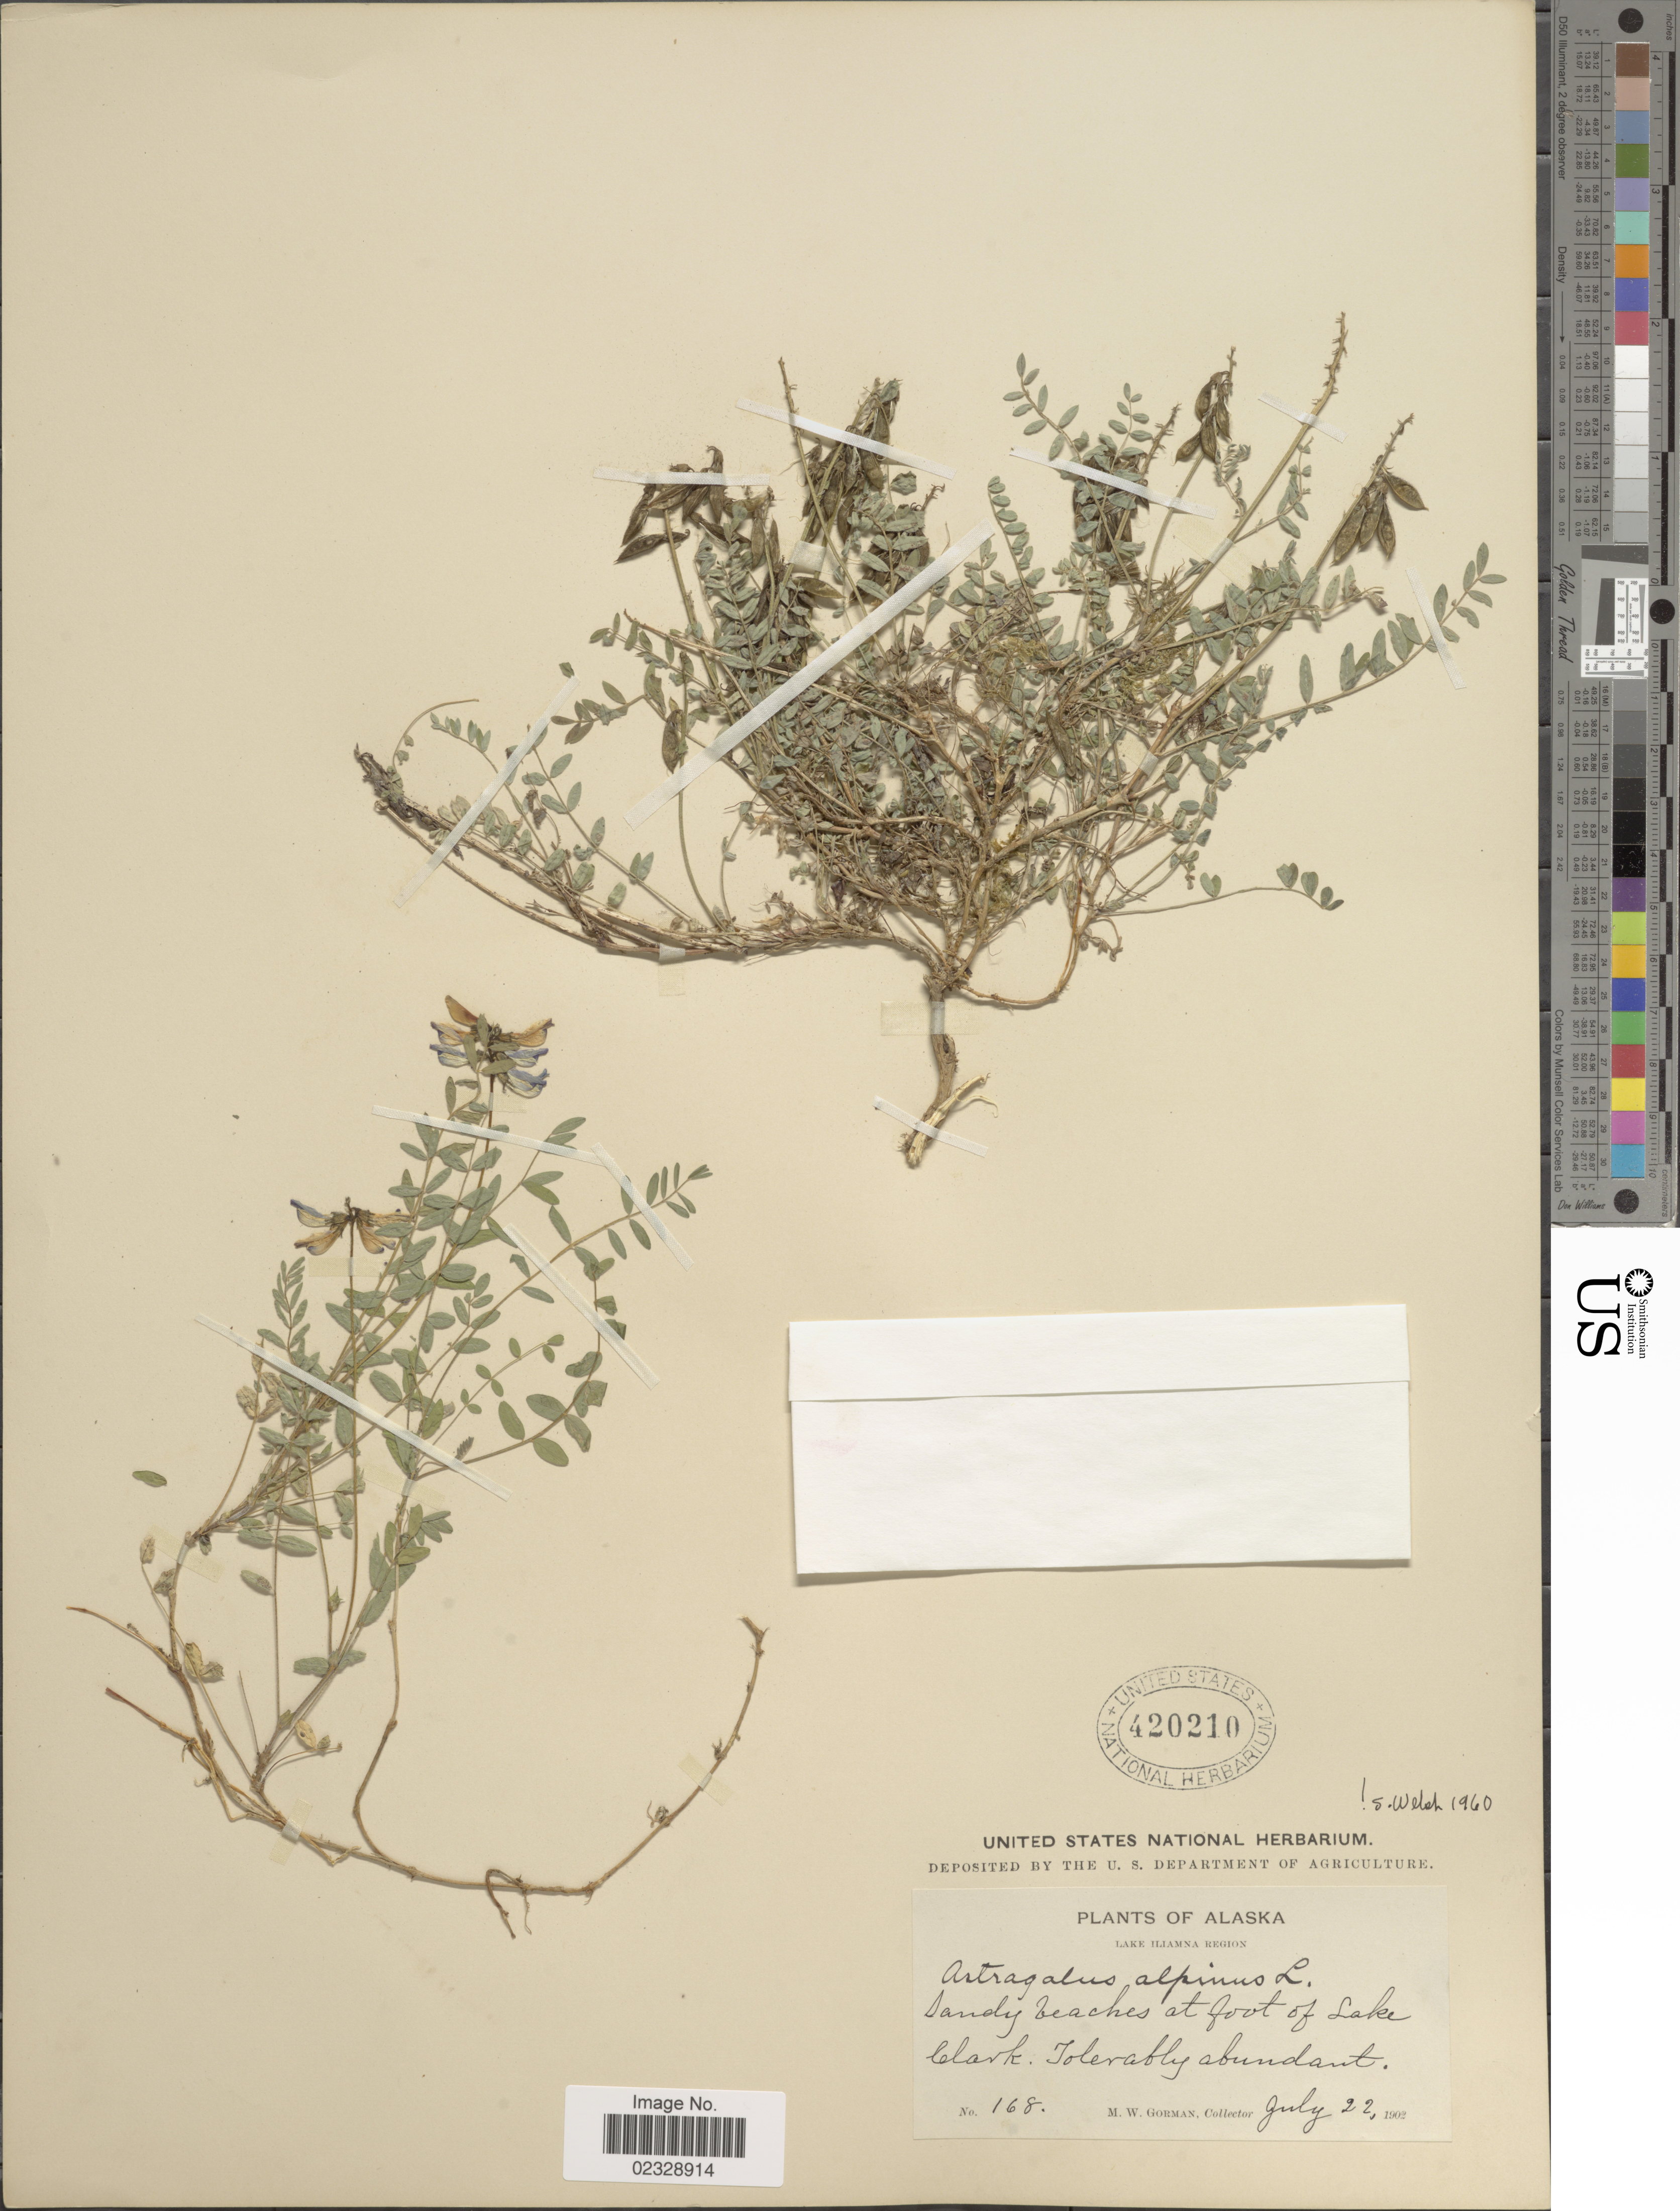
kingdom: Plantae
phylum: Tracheophyta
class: Magnoliopsida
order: Fabales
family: Fabaceae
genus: Astragalus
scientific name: Astragalus alpinus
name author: L.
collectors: M. W. Gorman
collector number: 168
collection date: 1902-07-22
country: United States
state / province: Alaska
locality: Lake Iliamna Region, Sandy beaches at foot of Lake Clark. Tolerably abundant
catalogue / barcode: US 420210